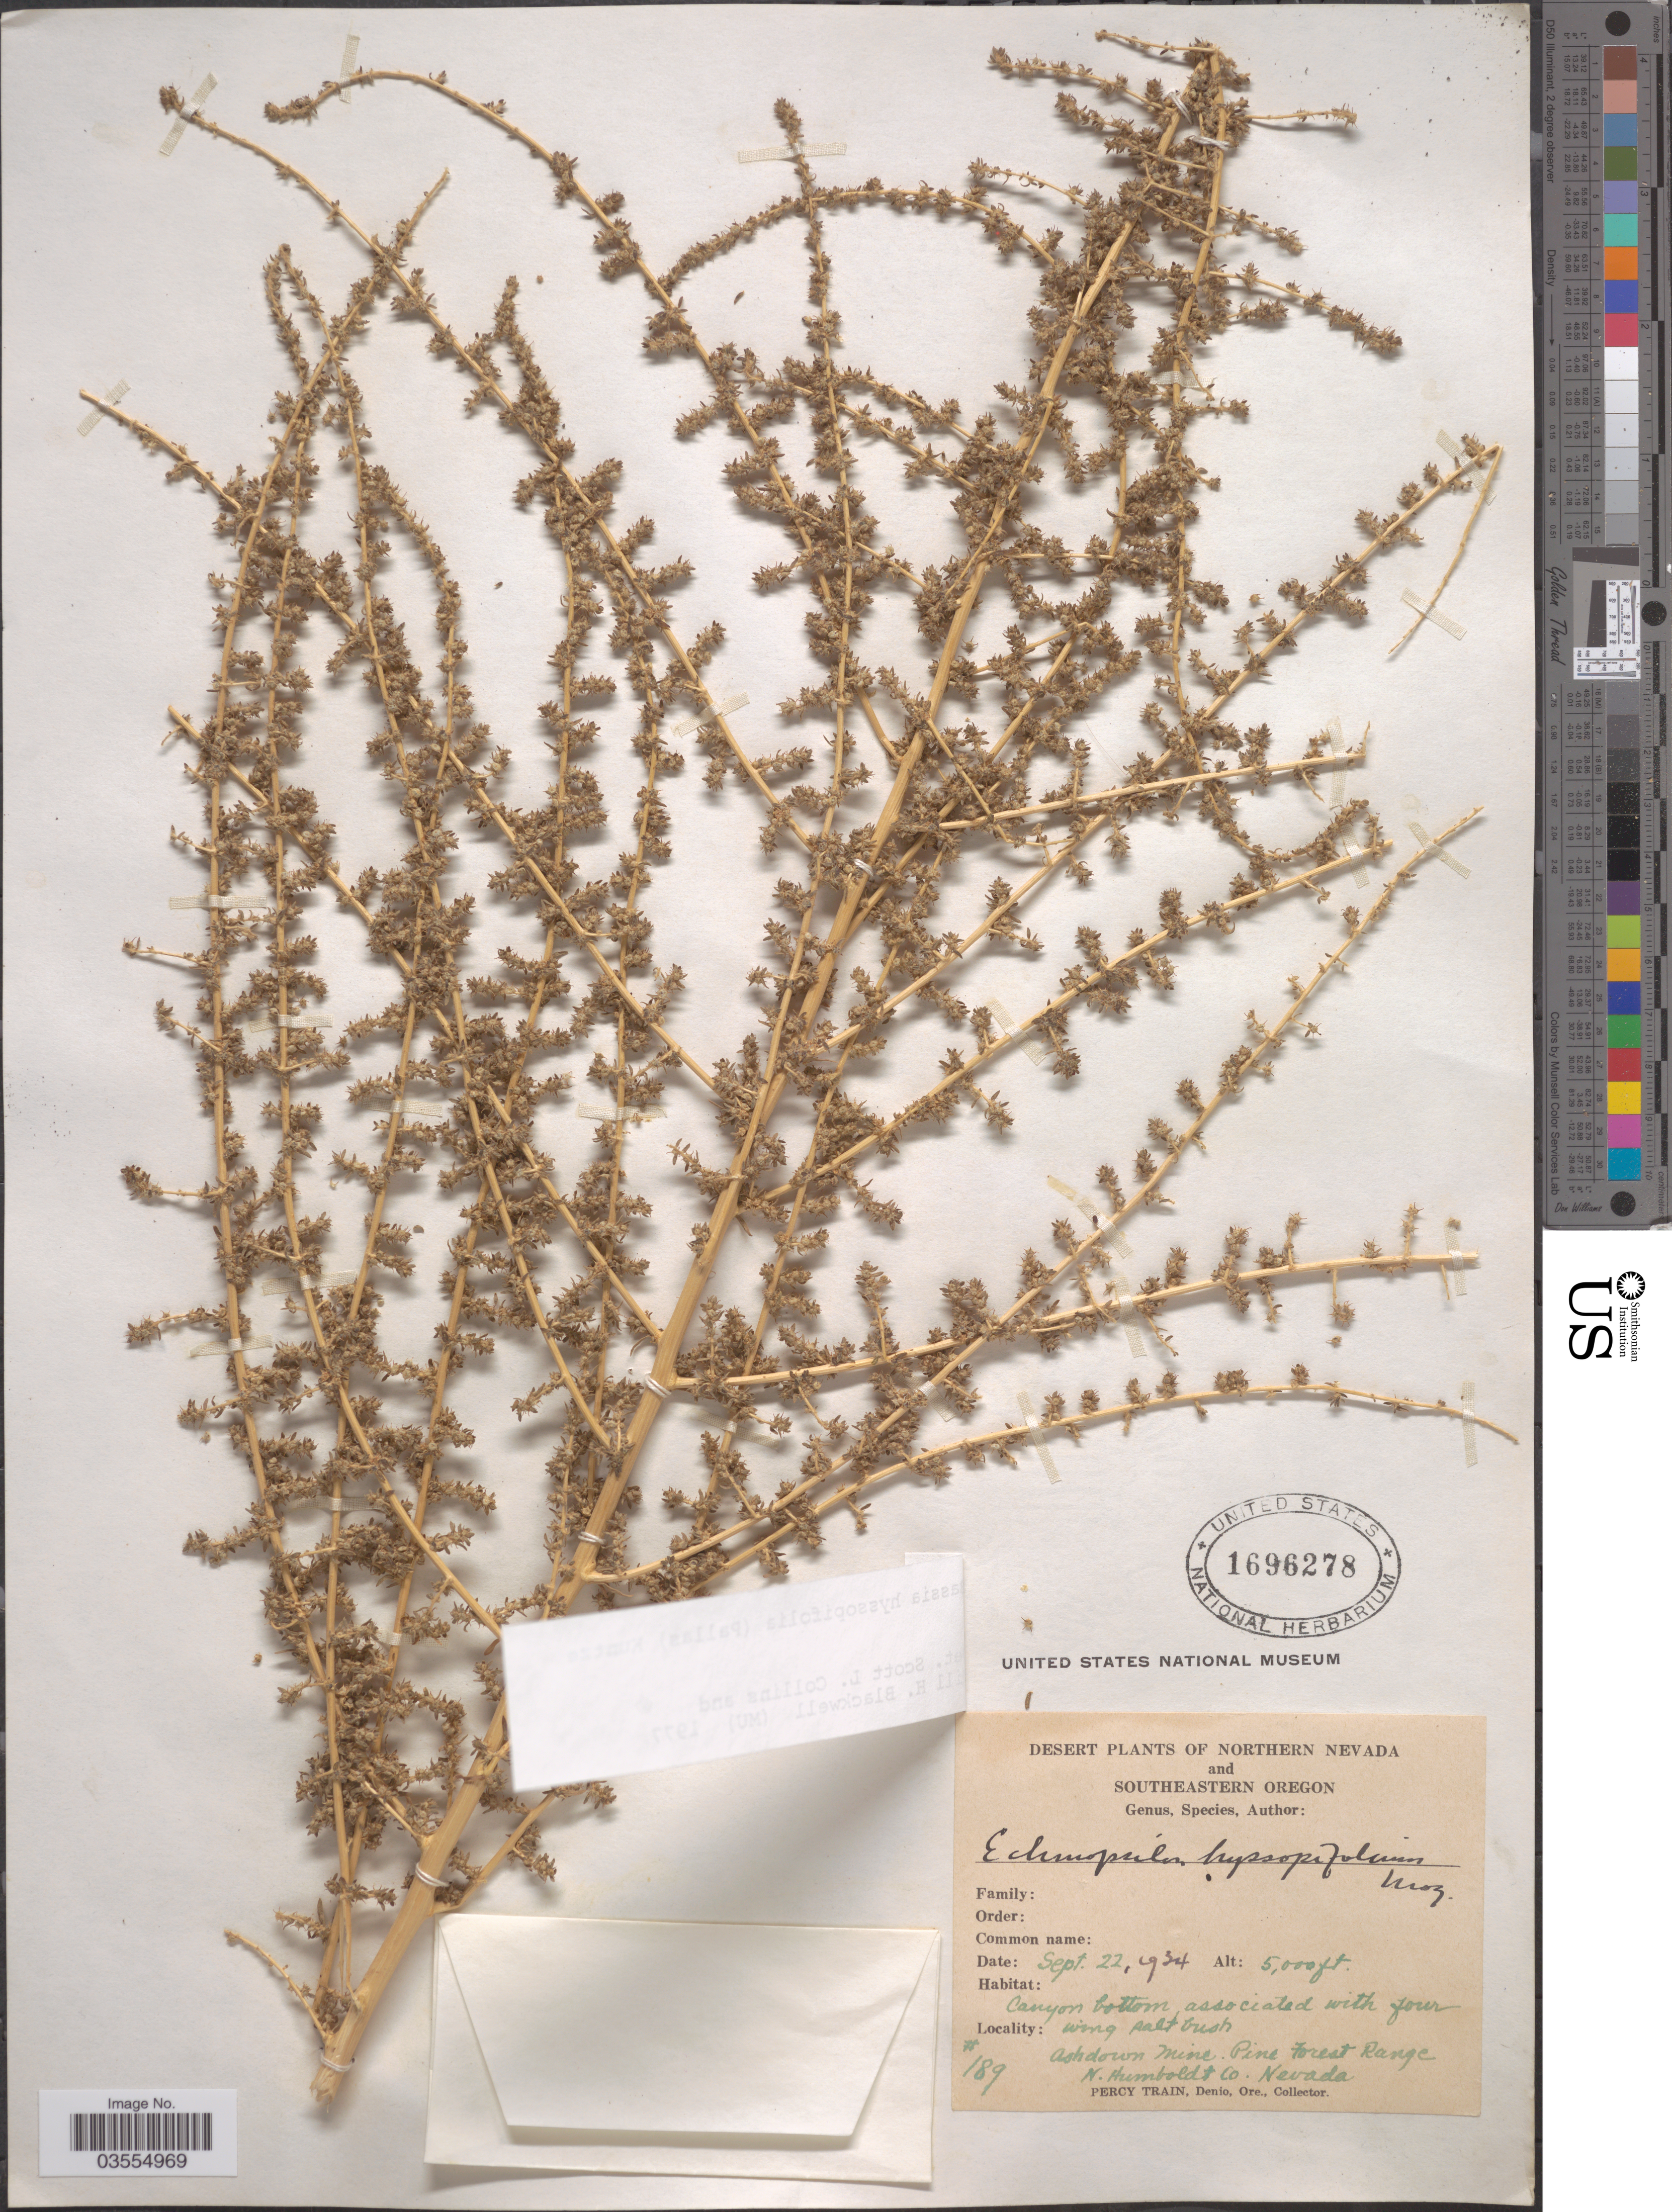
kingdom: Plantae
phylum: Tracheophyta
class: Magnoliopsida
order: Caryophyllales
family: Amaranthaceae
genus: Bassia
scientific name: Bassia hyssopifolia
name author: (Pall.) Kuntze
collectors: P. Train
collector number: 189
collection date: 1934-09-22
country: United States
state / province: Nevada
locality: Ash down Mine. Pine Forest Range, N. Humboldt Co.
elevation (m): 1524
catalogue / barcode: US 1696278